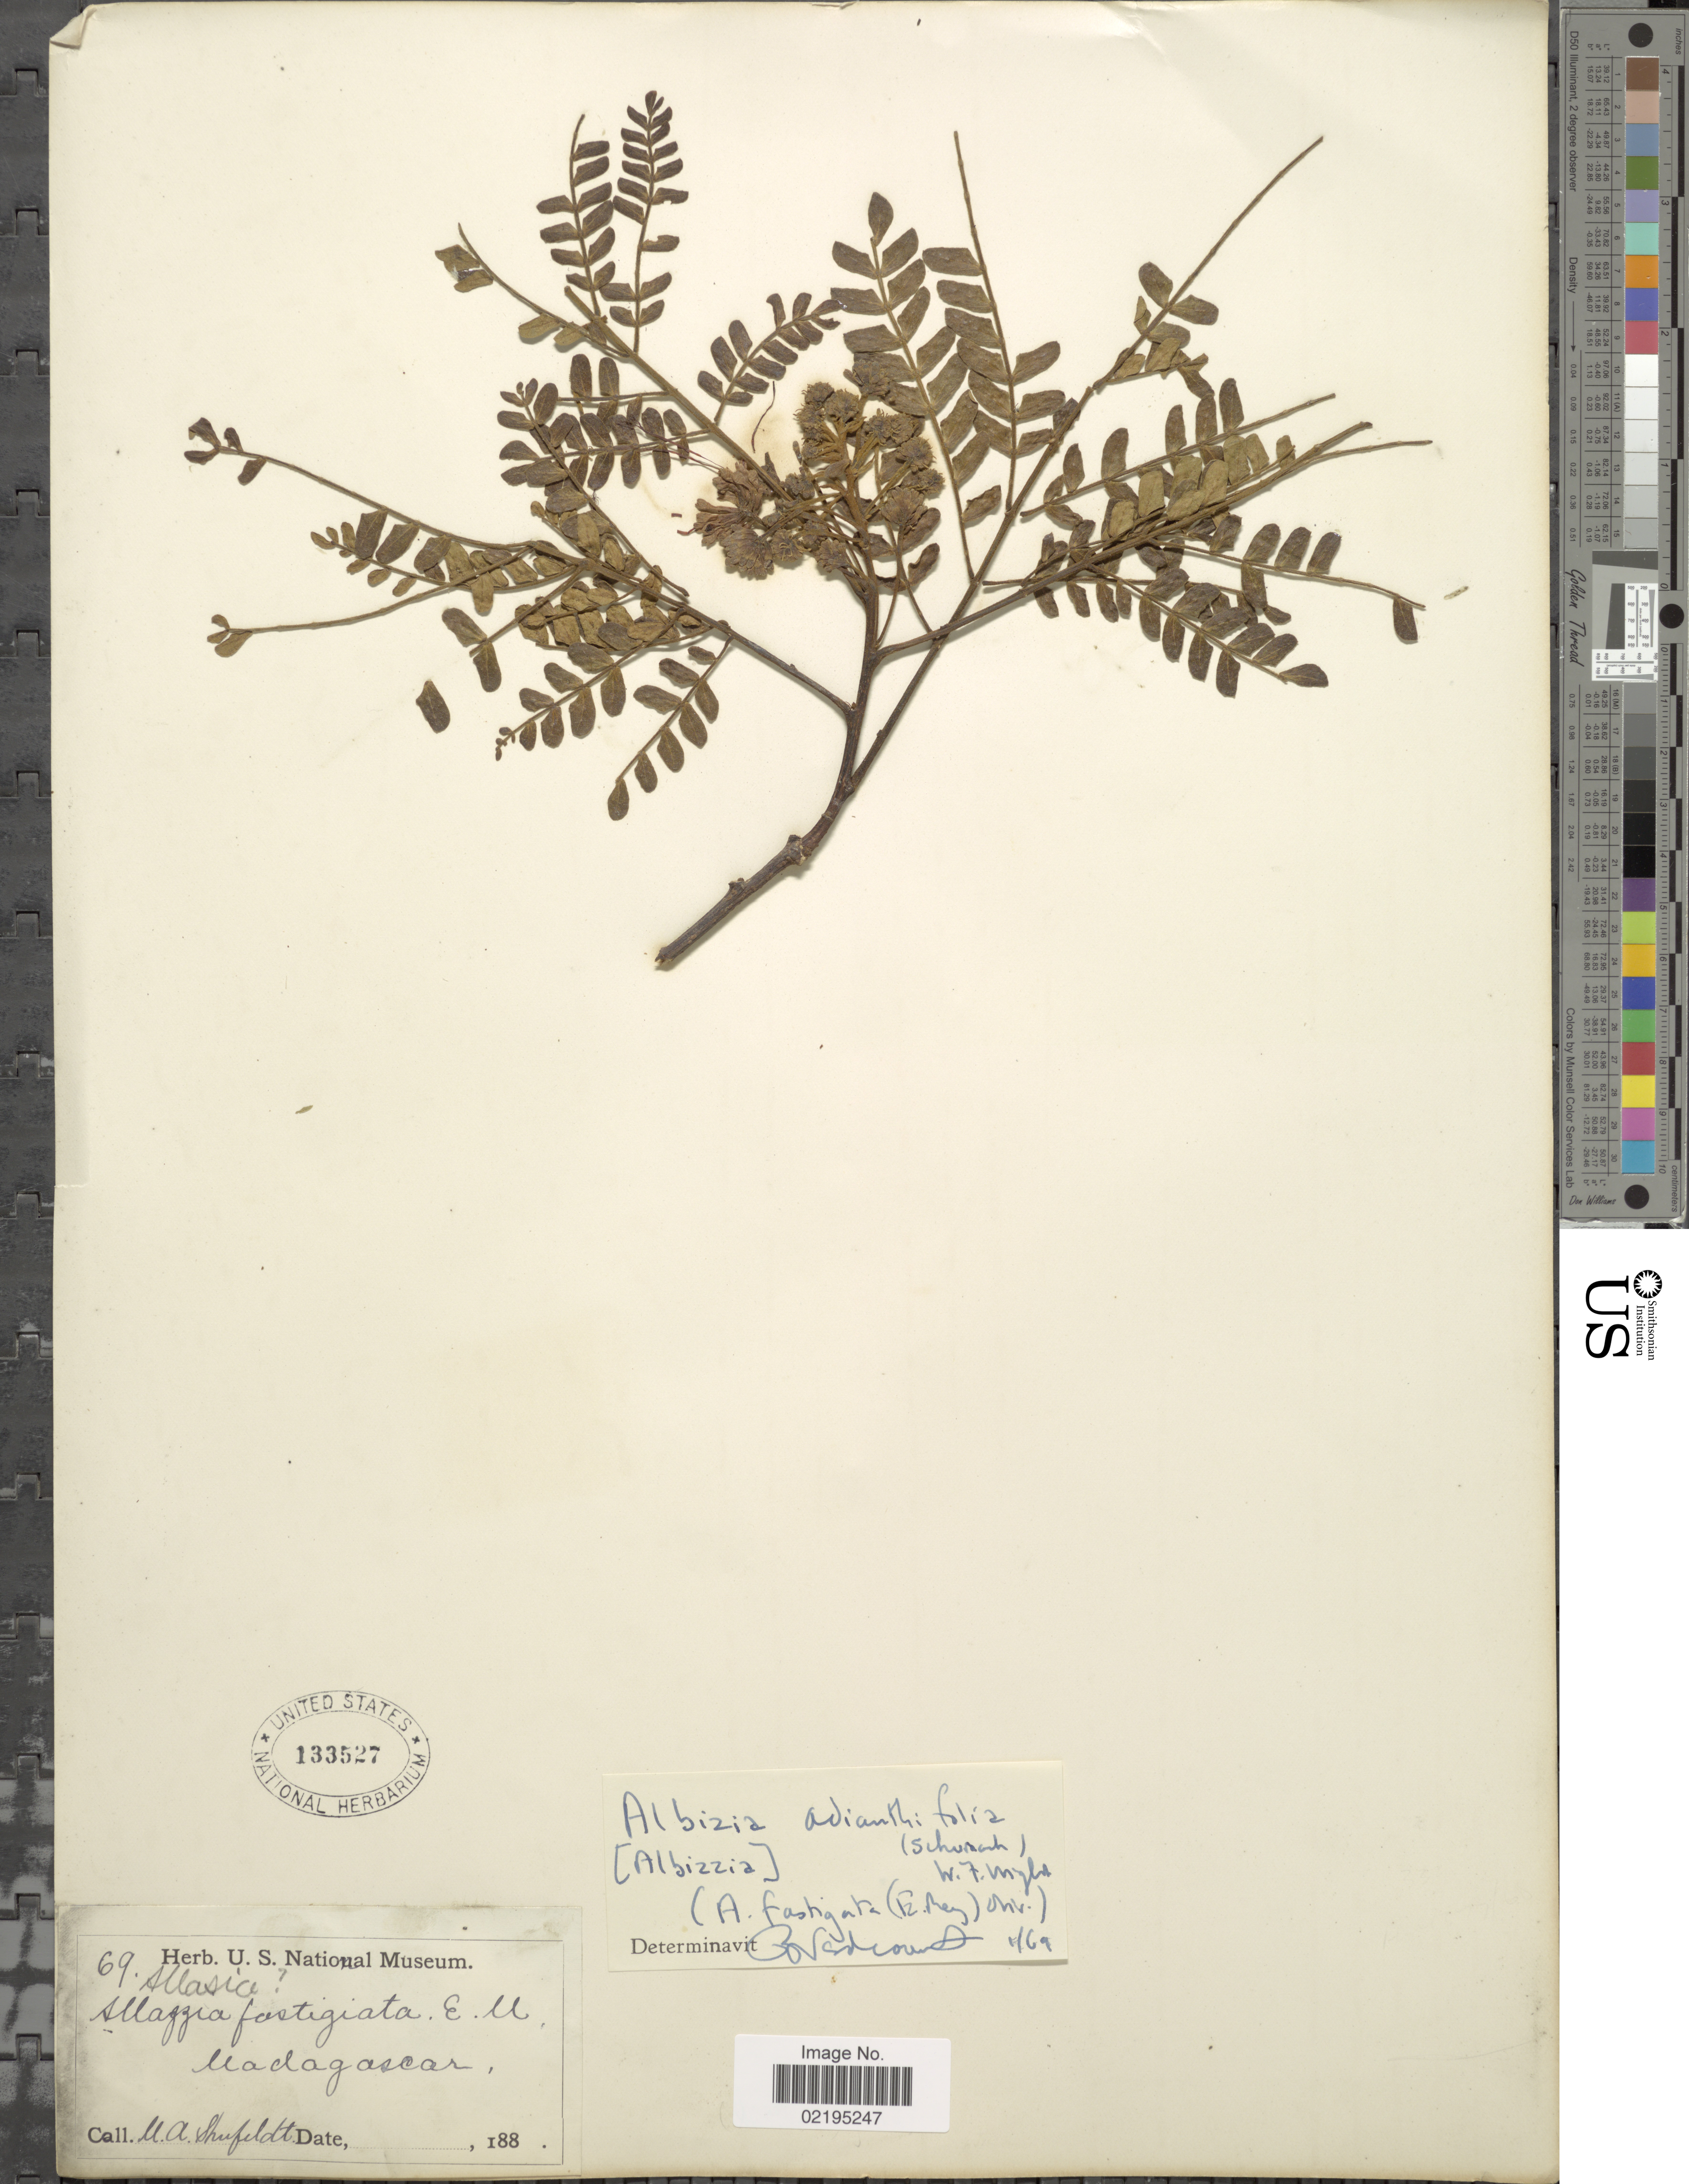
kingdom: Plantae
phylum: Tracheophyta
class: Magnoliopsida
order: Fabales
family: Fabaceae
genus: Albizia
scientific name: Albizia adianthifolia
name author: (Schumach.) W. Wight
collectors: M. Shufeldt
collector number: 69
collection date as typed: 188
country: Madagascar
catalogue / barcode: US 133527